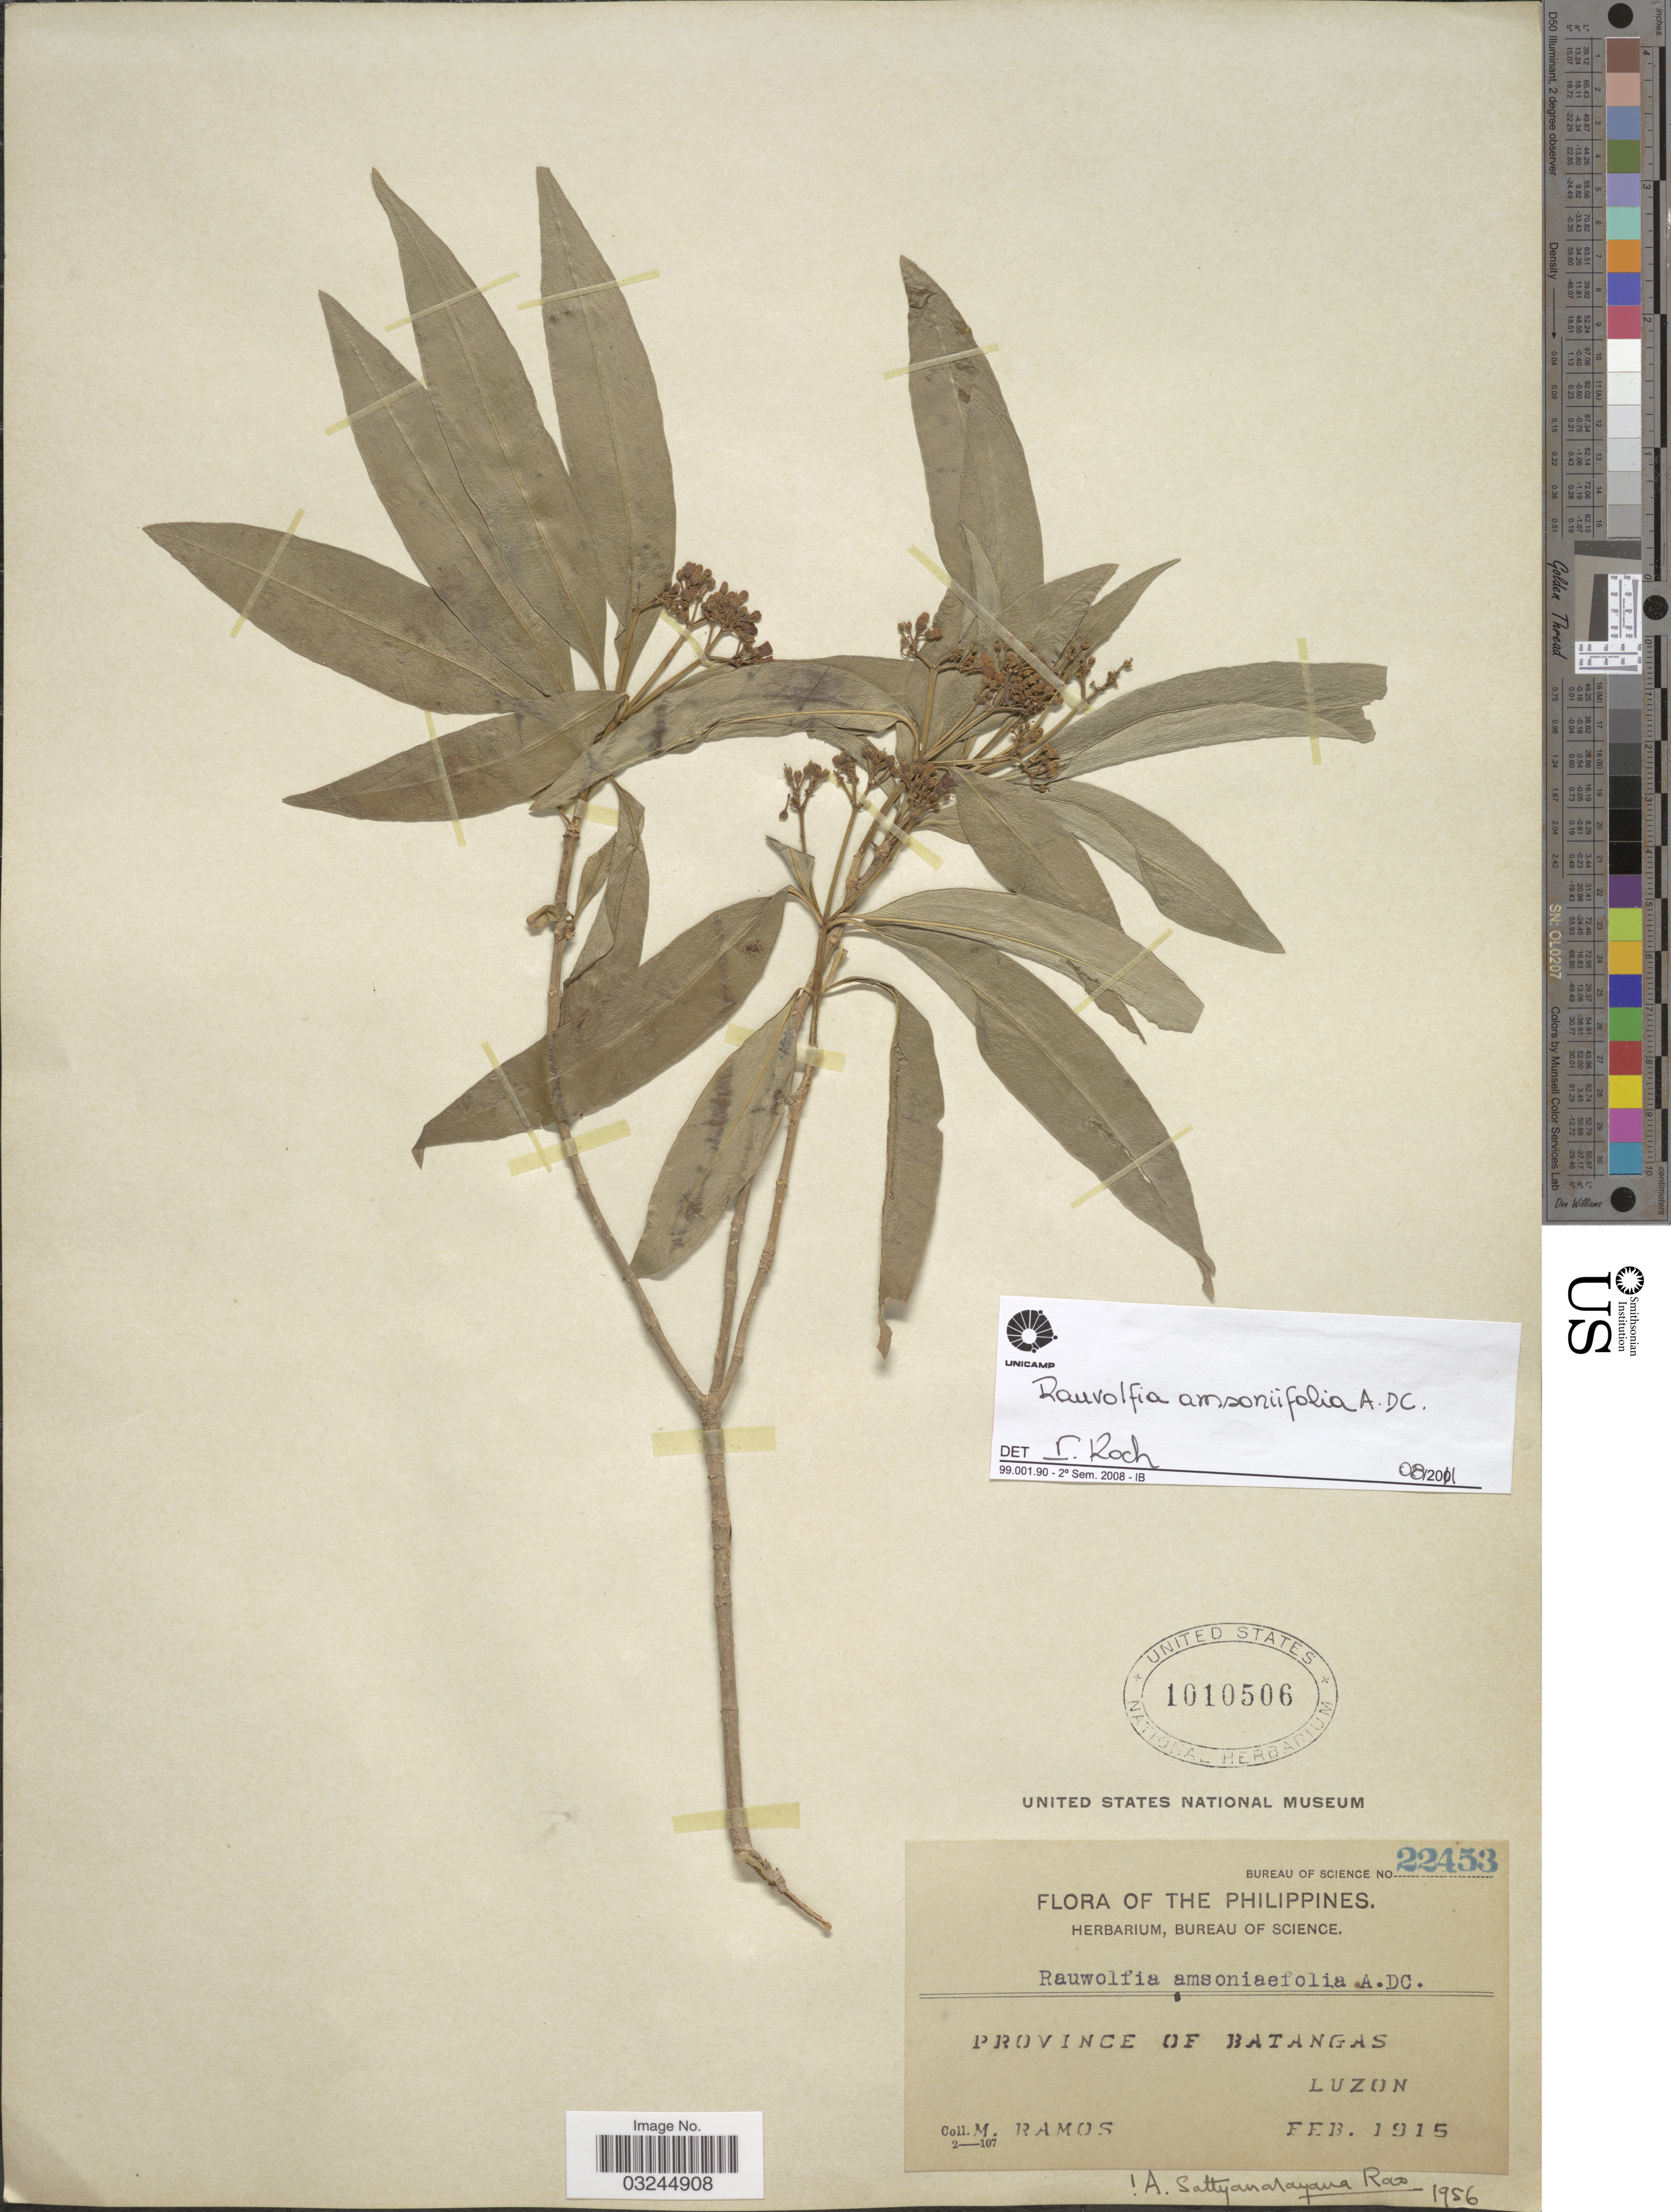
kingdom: Plantae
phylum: Tracheophyta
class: Magnoliopsida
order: Gentianales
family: Apocynaceae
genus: Rauvolfia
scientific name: Rauvolfia amsoniifolia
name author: A. DC.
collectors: M. Ramos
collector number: Bureau of Science 22453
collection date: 1915-02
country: Philippines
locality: Province of Batangas. Luzon.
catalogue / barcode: US 1010506